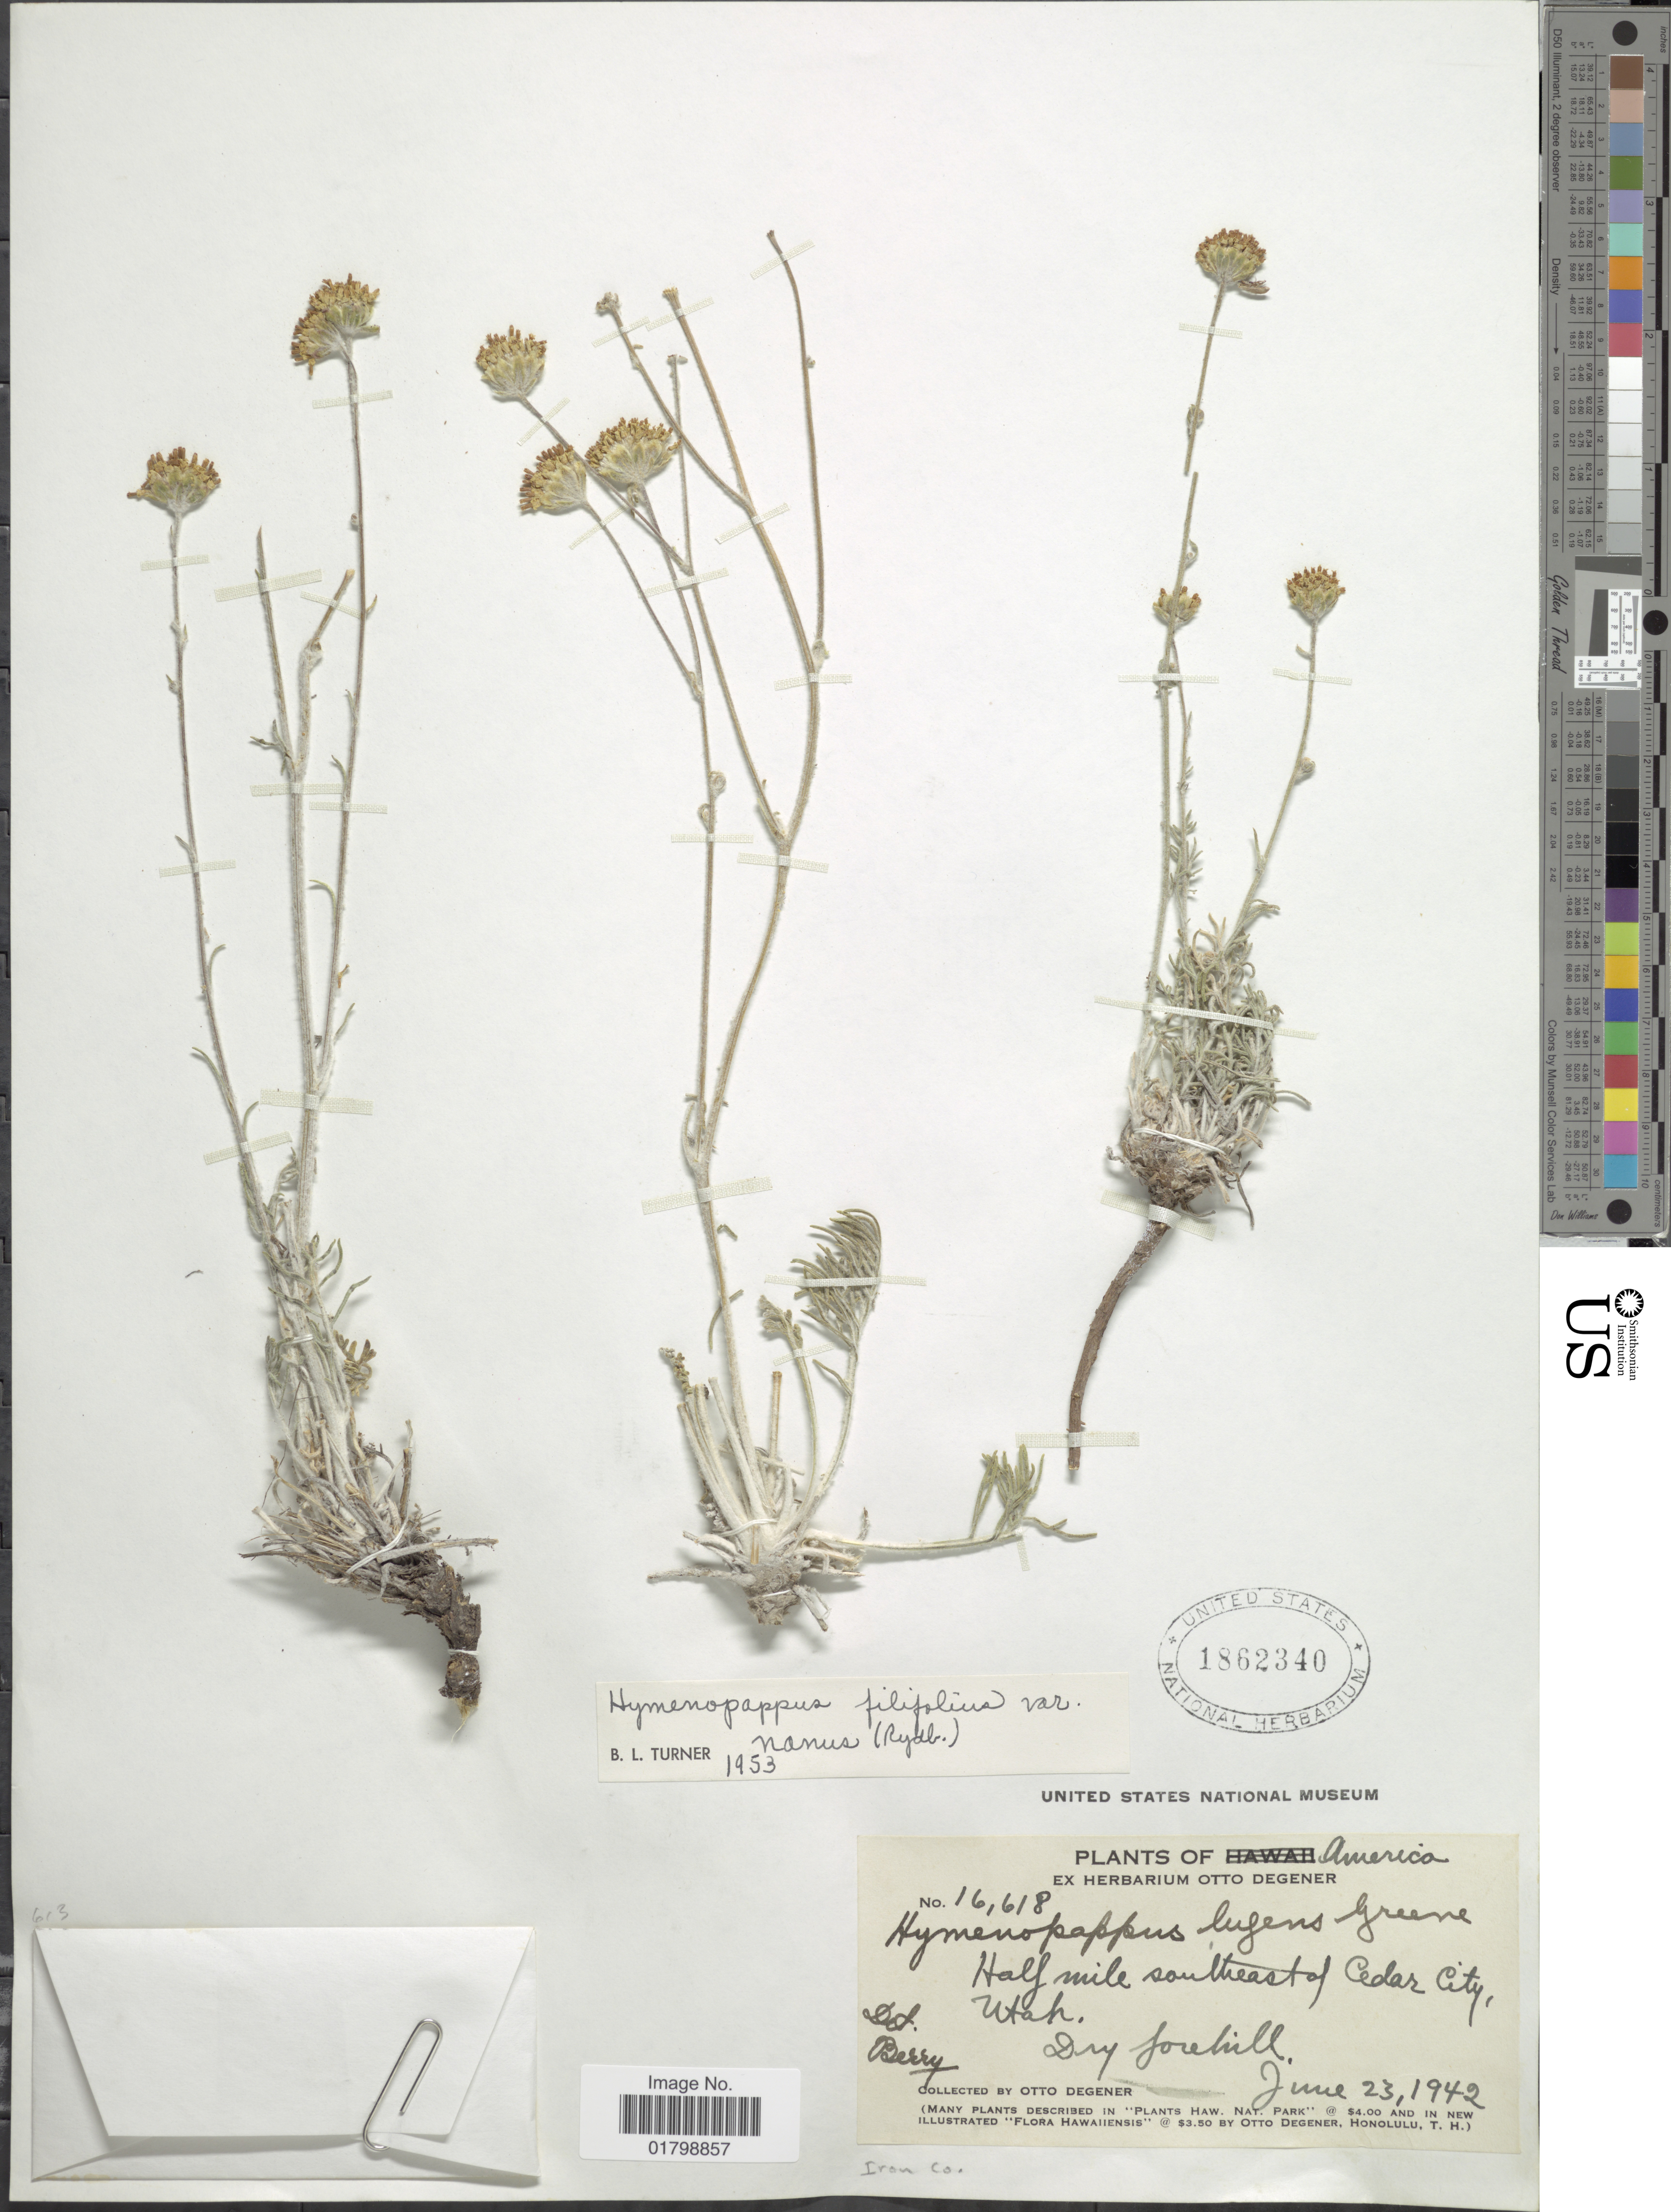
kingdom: Plantae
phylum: Tracheophyta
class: Magnoliopsida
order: Asterales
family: Asteraceae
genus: Hymenopappus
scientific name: Hymenopappus filifolius var. nanus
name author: (Ryd.) B.L. Turner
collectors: O. Degener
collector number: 16618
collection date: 1942-06-23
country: United States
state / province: Utah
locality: Half mile southeast of Cedar City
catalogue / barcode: US 1862340